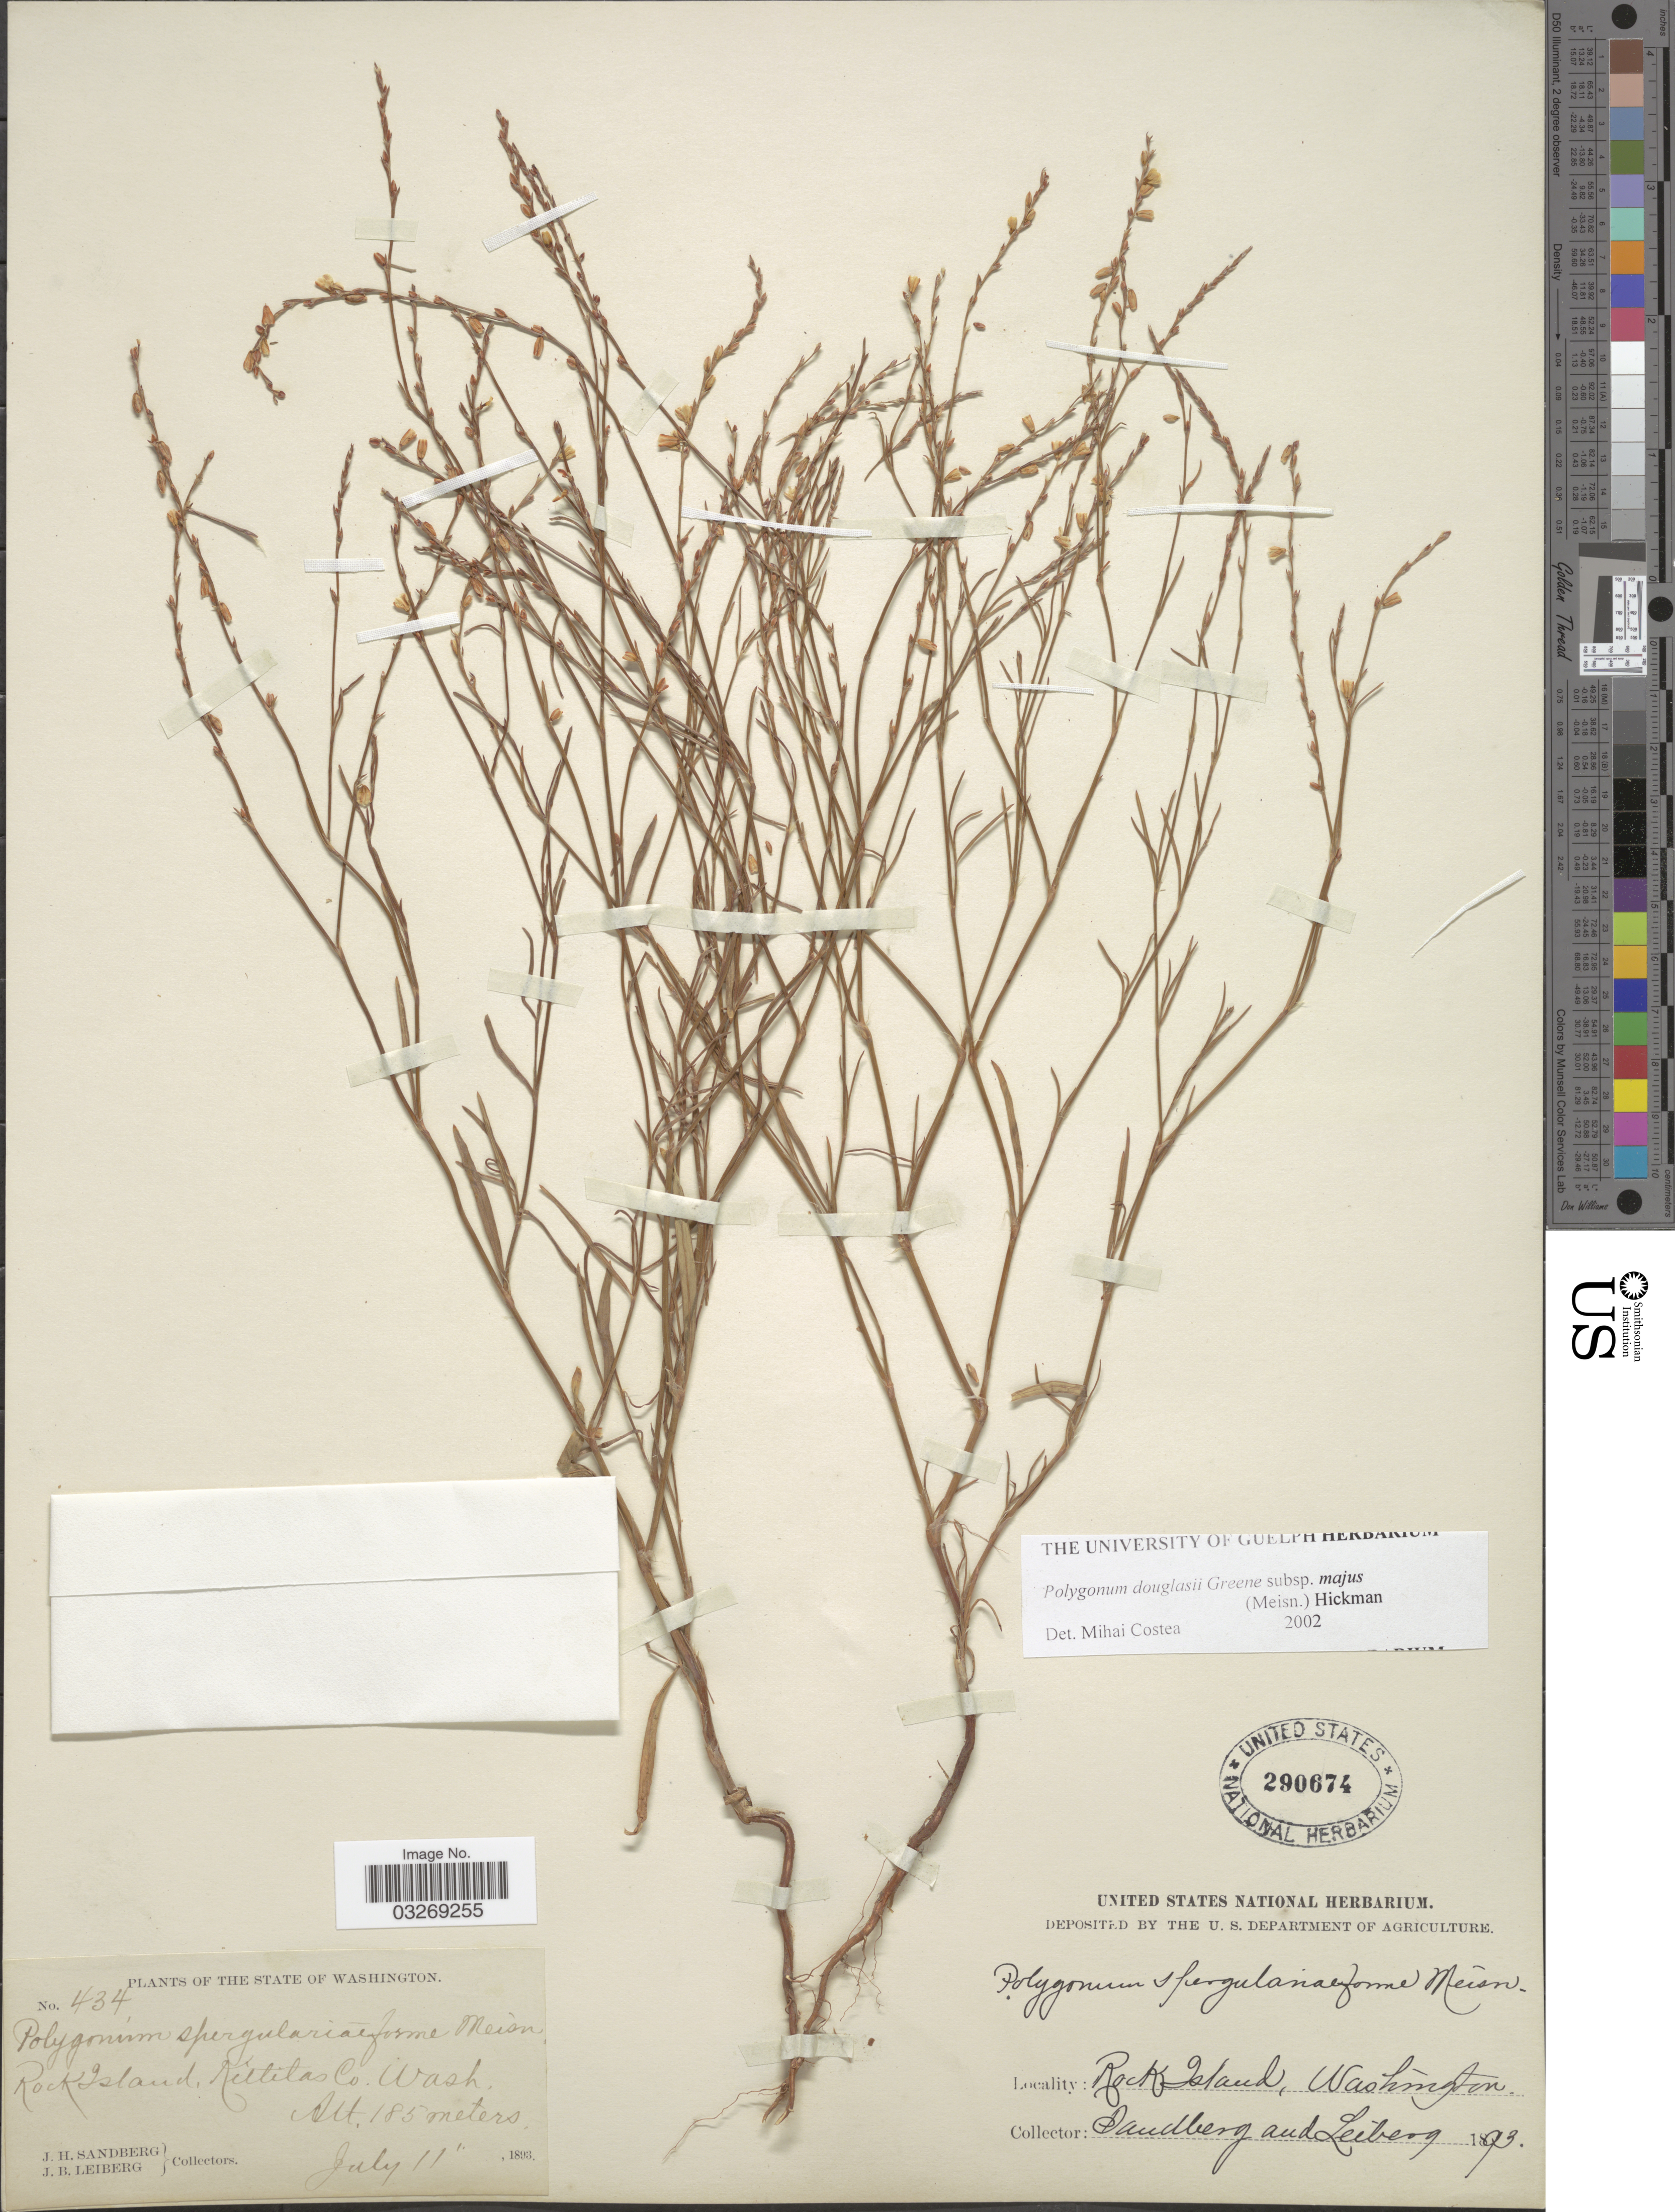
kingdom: Plantae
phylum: Tracheophyta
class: Magnoliopsida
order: Caryophyllales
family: Polygonaceae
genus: Polygonum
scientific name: Polygonum douglasii subsp. majus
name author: (Meisn.) Hickman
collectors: J. H. Sandberg & J. B. Leiberg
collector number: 434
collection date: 1893-07-11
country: United States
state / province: Washington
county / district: Kittitas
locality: Rock Island, Kittitas Co.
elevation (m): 185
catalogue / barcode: US 290674